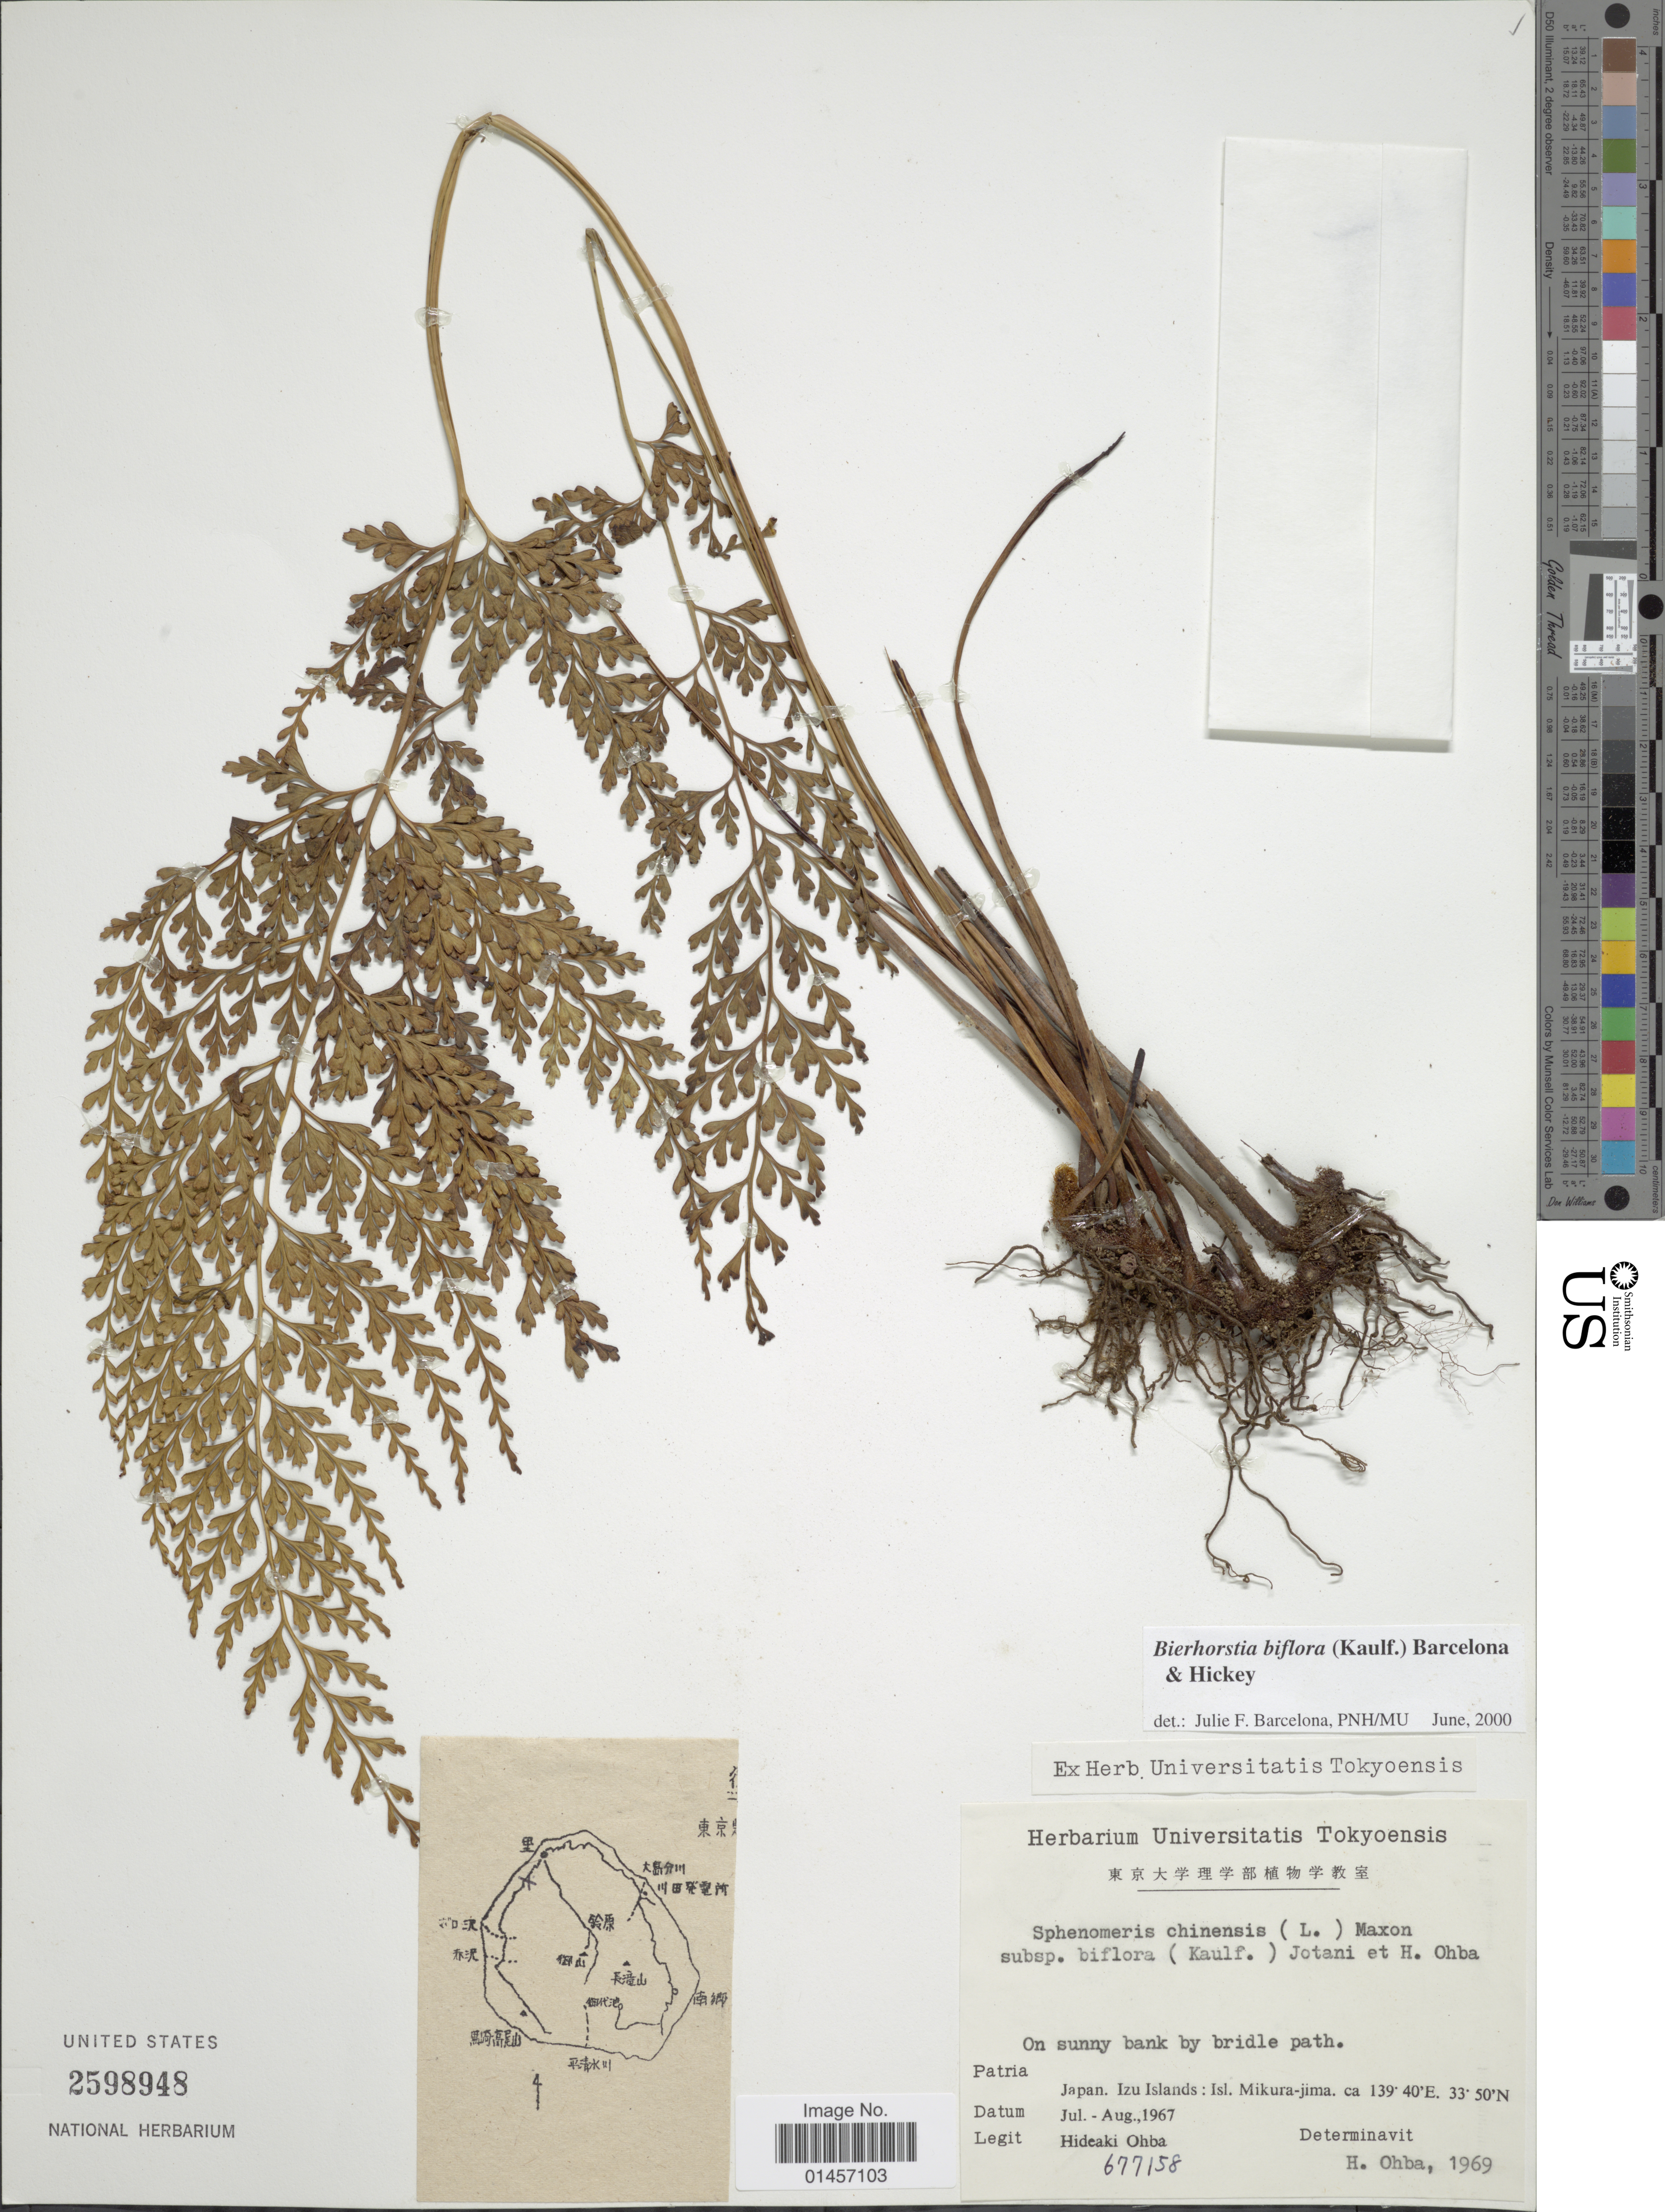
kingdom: Plantae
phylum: Tracheophyta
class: Polypodiopsida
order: Polypodiales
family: Lindsaeaceae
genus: Sphenomeris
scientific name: Sphenomeris biflora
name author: (Kaulf.) Mett.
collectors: H. Ohba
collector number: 677158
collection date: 1967-07/1967-08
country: Japan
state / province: Tokyo, Federal City of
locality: Patria Japan Izu Islands: Isl. Mikura-jima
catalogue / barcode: US 2598948